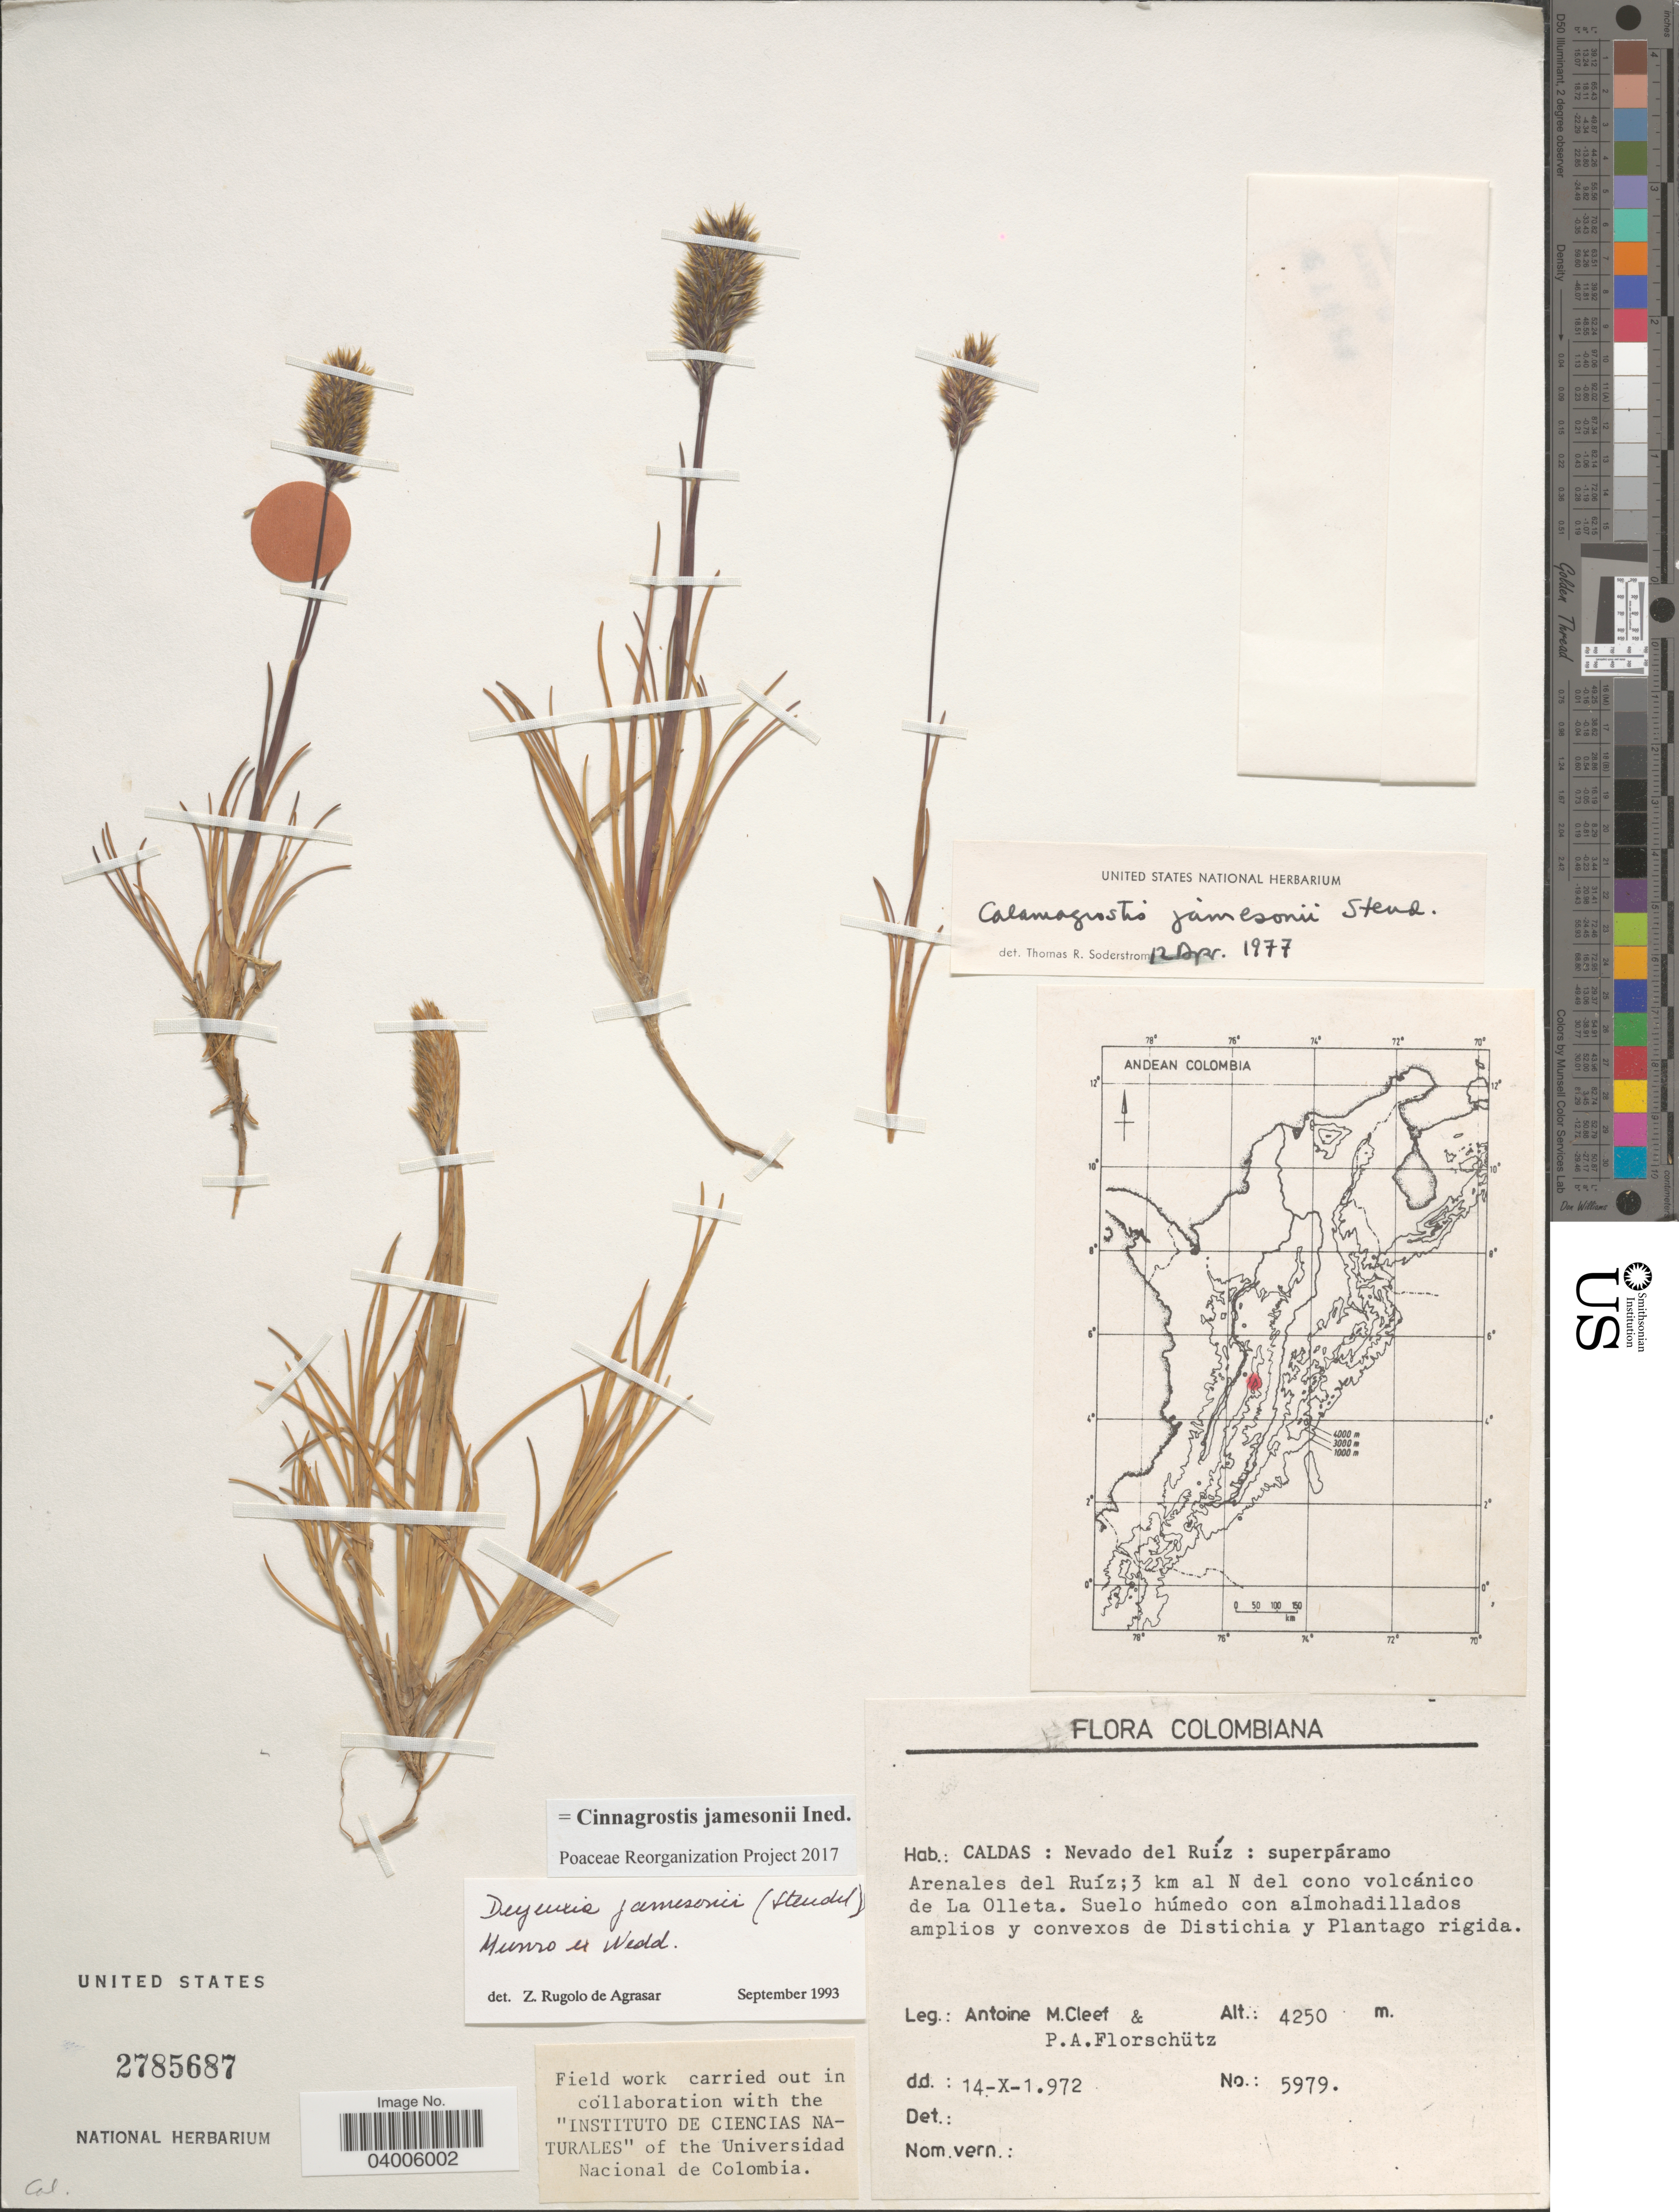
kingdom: Plantae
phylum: Tracheophyta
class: Liliopsida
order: Poales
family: Poaceae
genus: Cinnagrostis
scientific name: Cinnagrostis jamesonii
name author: (Steud.) P.M. Peterson et al.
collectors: A. M. Cleef & P. Florschütz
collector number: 5979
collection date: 1972-10-14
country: Colombia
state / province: Caldas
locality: Nevado del Ruíz: superpáramo. Arenales del Ruíz; 3 km al N del cono volcánico de La Olleta.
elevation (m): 4250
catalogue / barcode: US 2785687